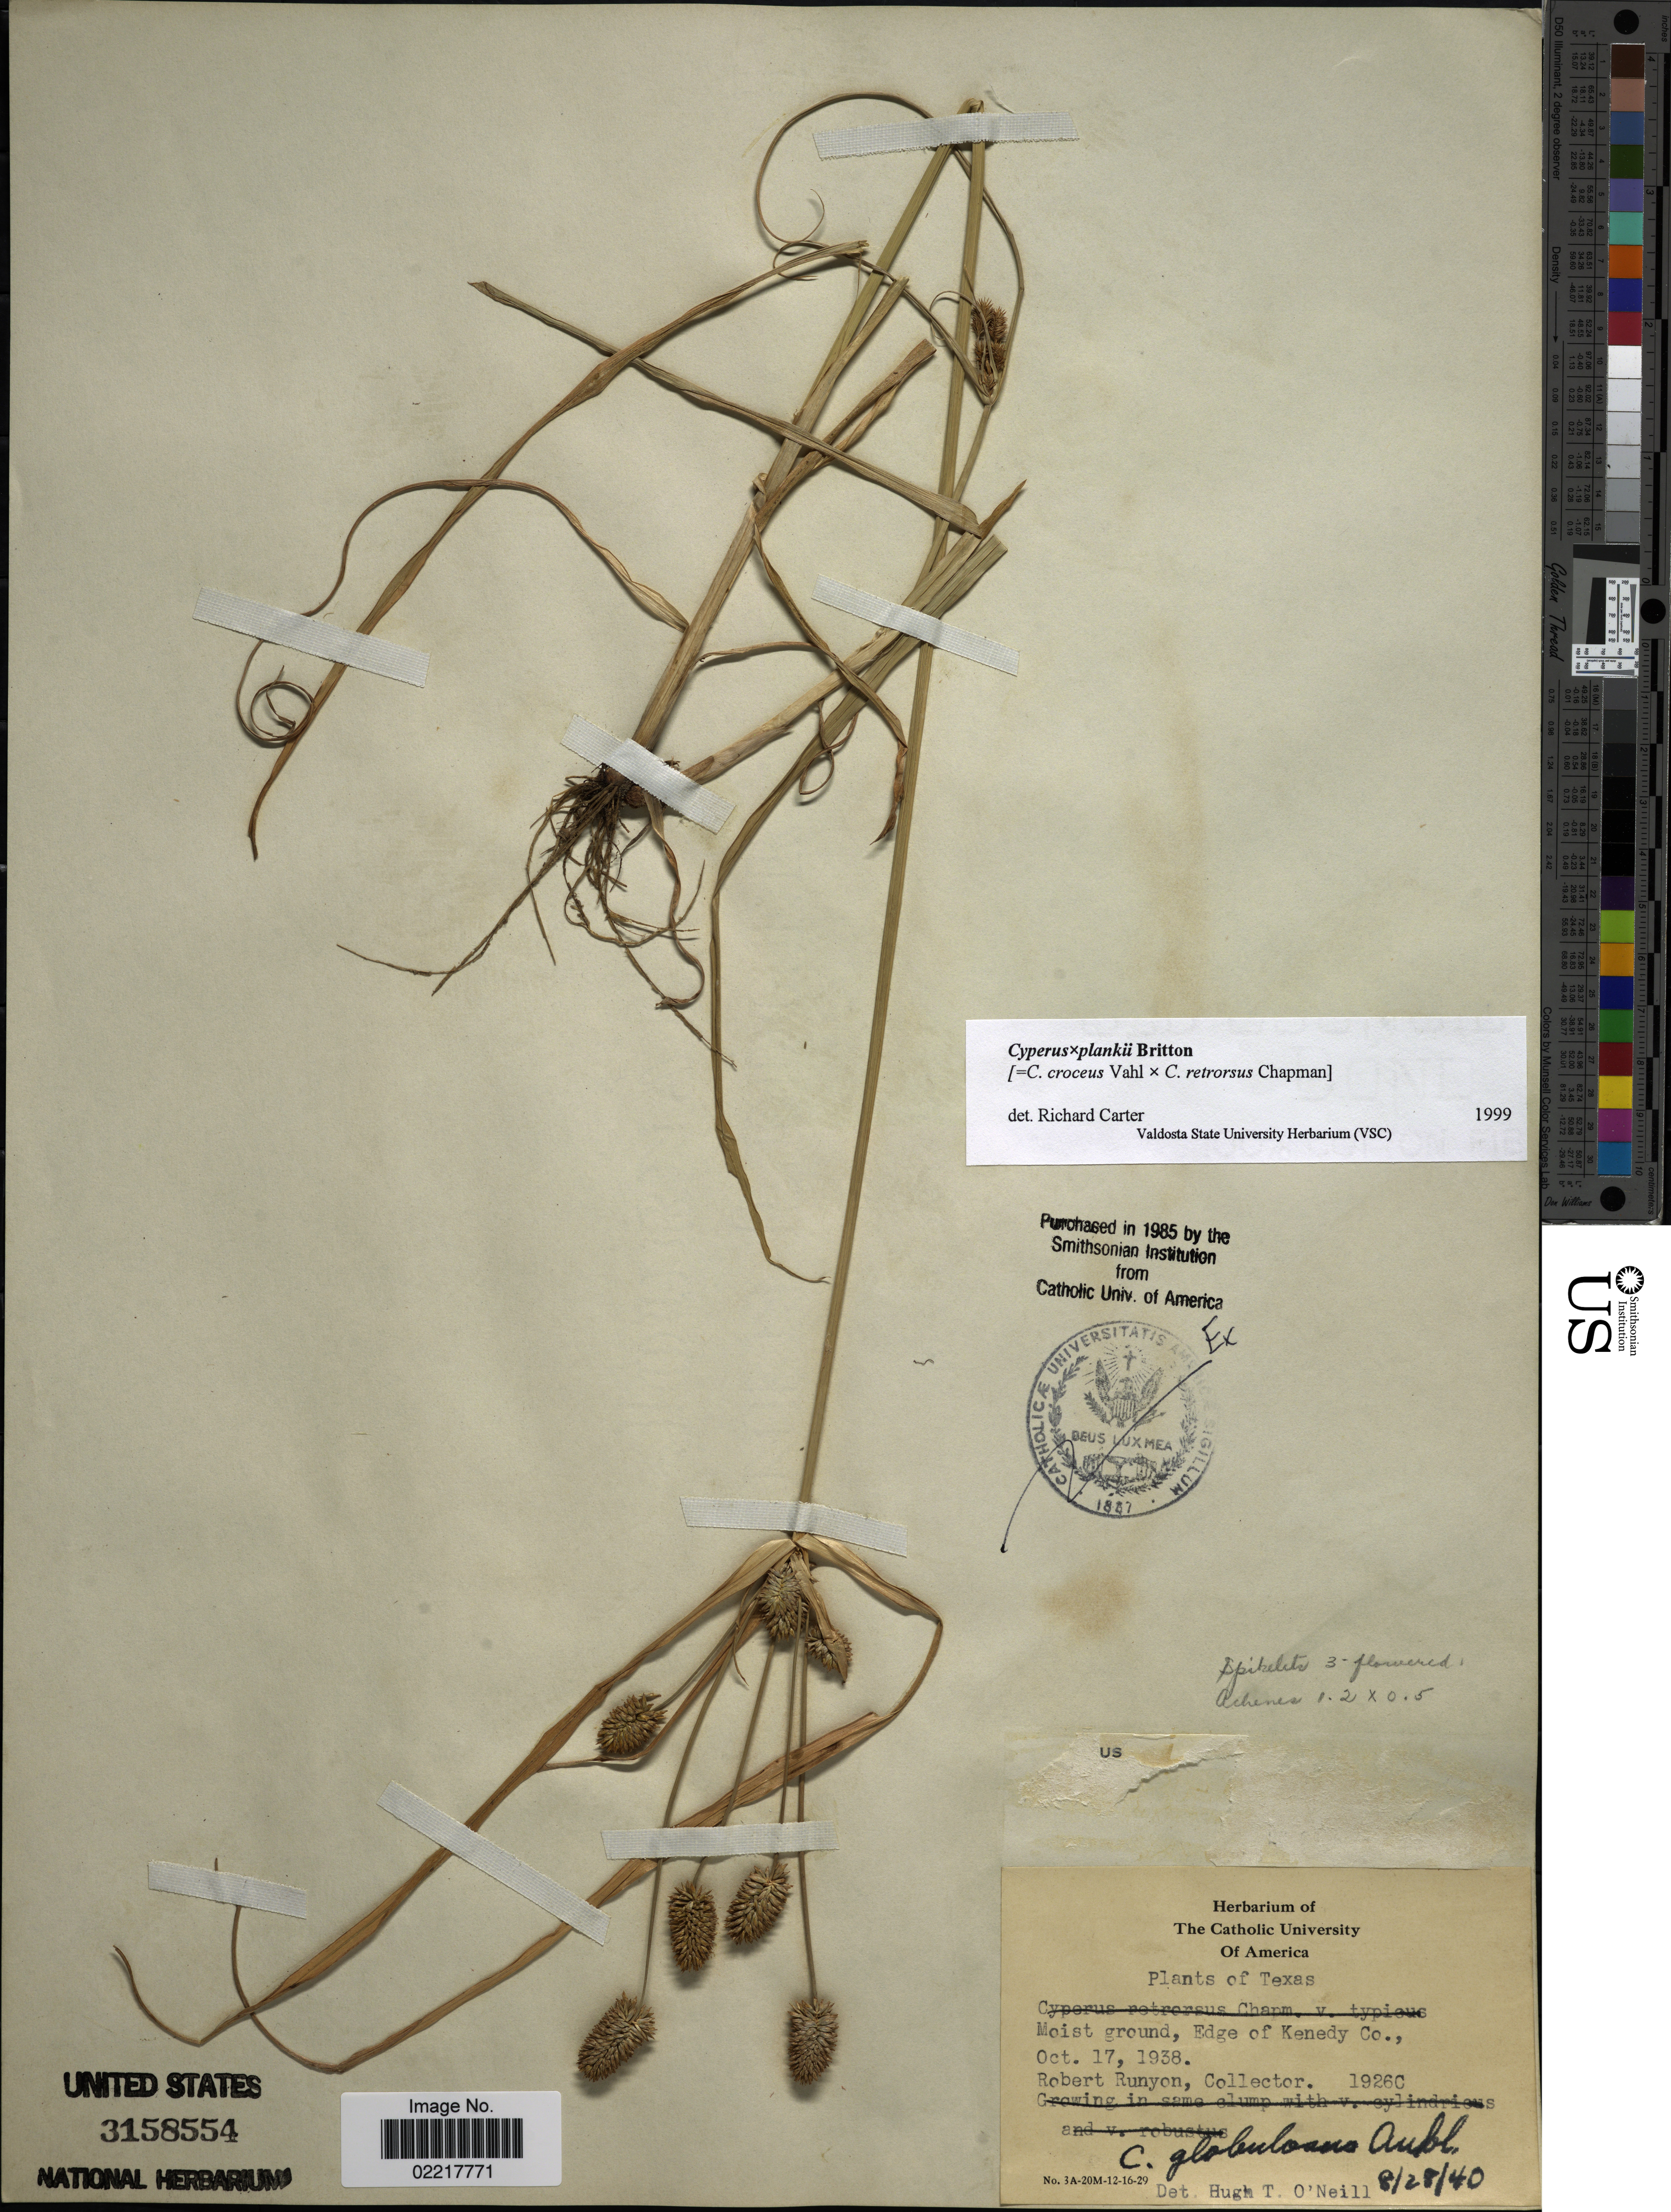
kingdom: Plantae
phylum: Tracheophyta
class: Liliopsida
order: Poales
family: Cyperaceae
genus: Cyperus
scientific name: Cyperus x plankii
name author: Britton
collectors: R. Runyon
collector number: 1926C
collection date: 1938-10-17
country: United States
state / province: Texas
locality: Edge of Kenedy Co.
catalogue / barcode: US 3158554